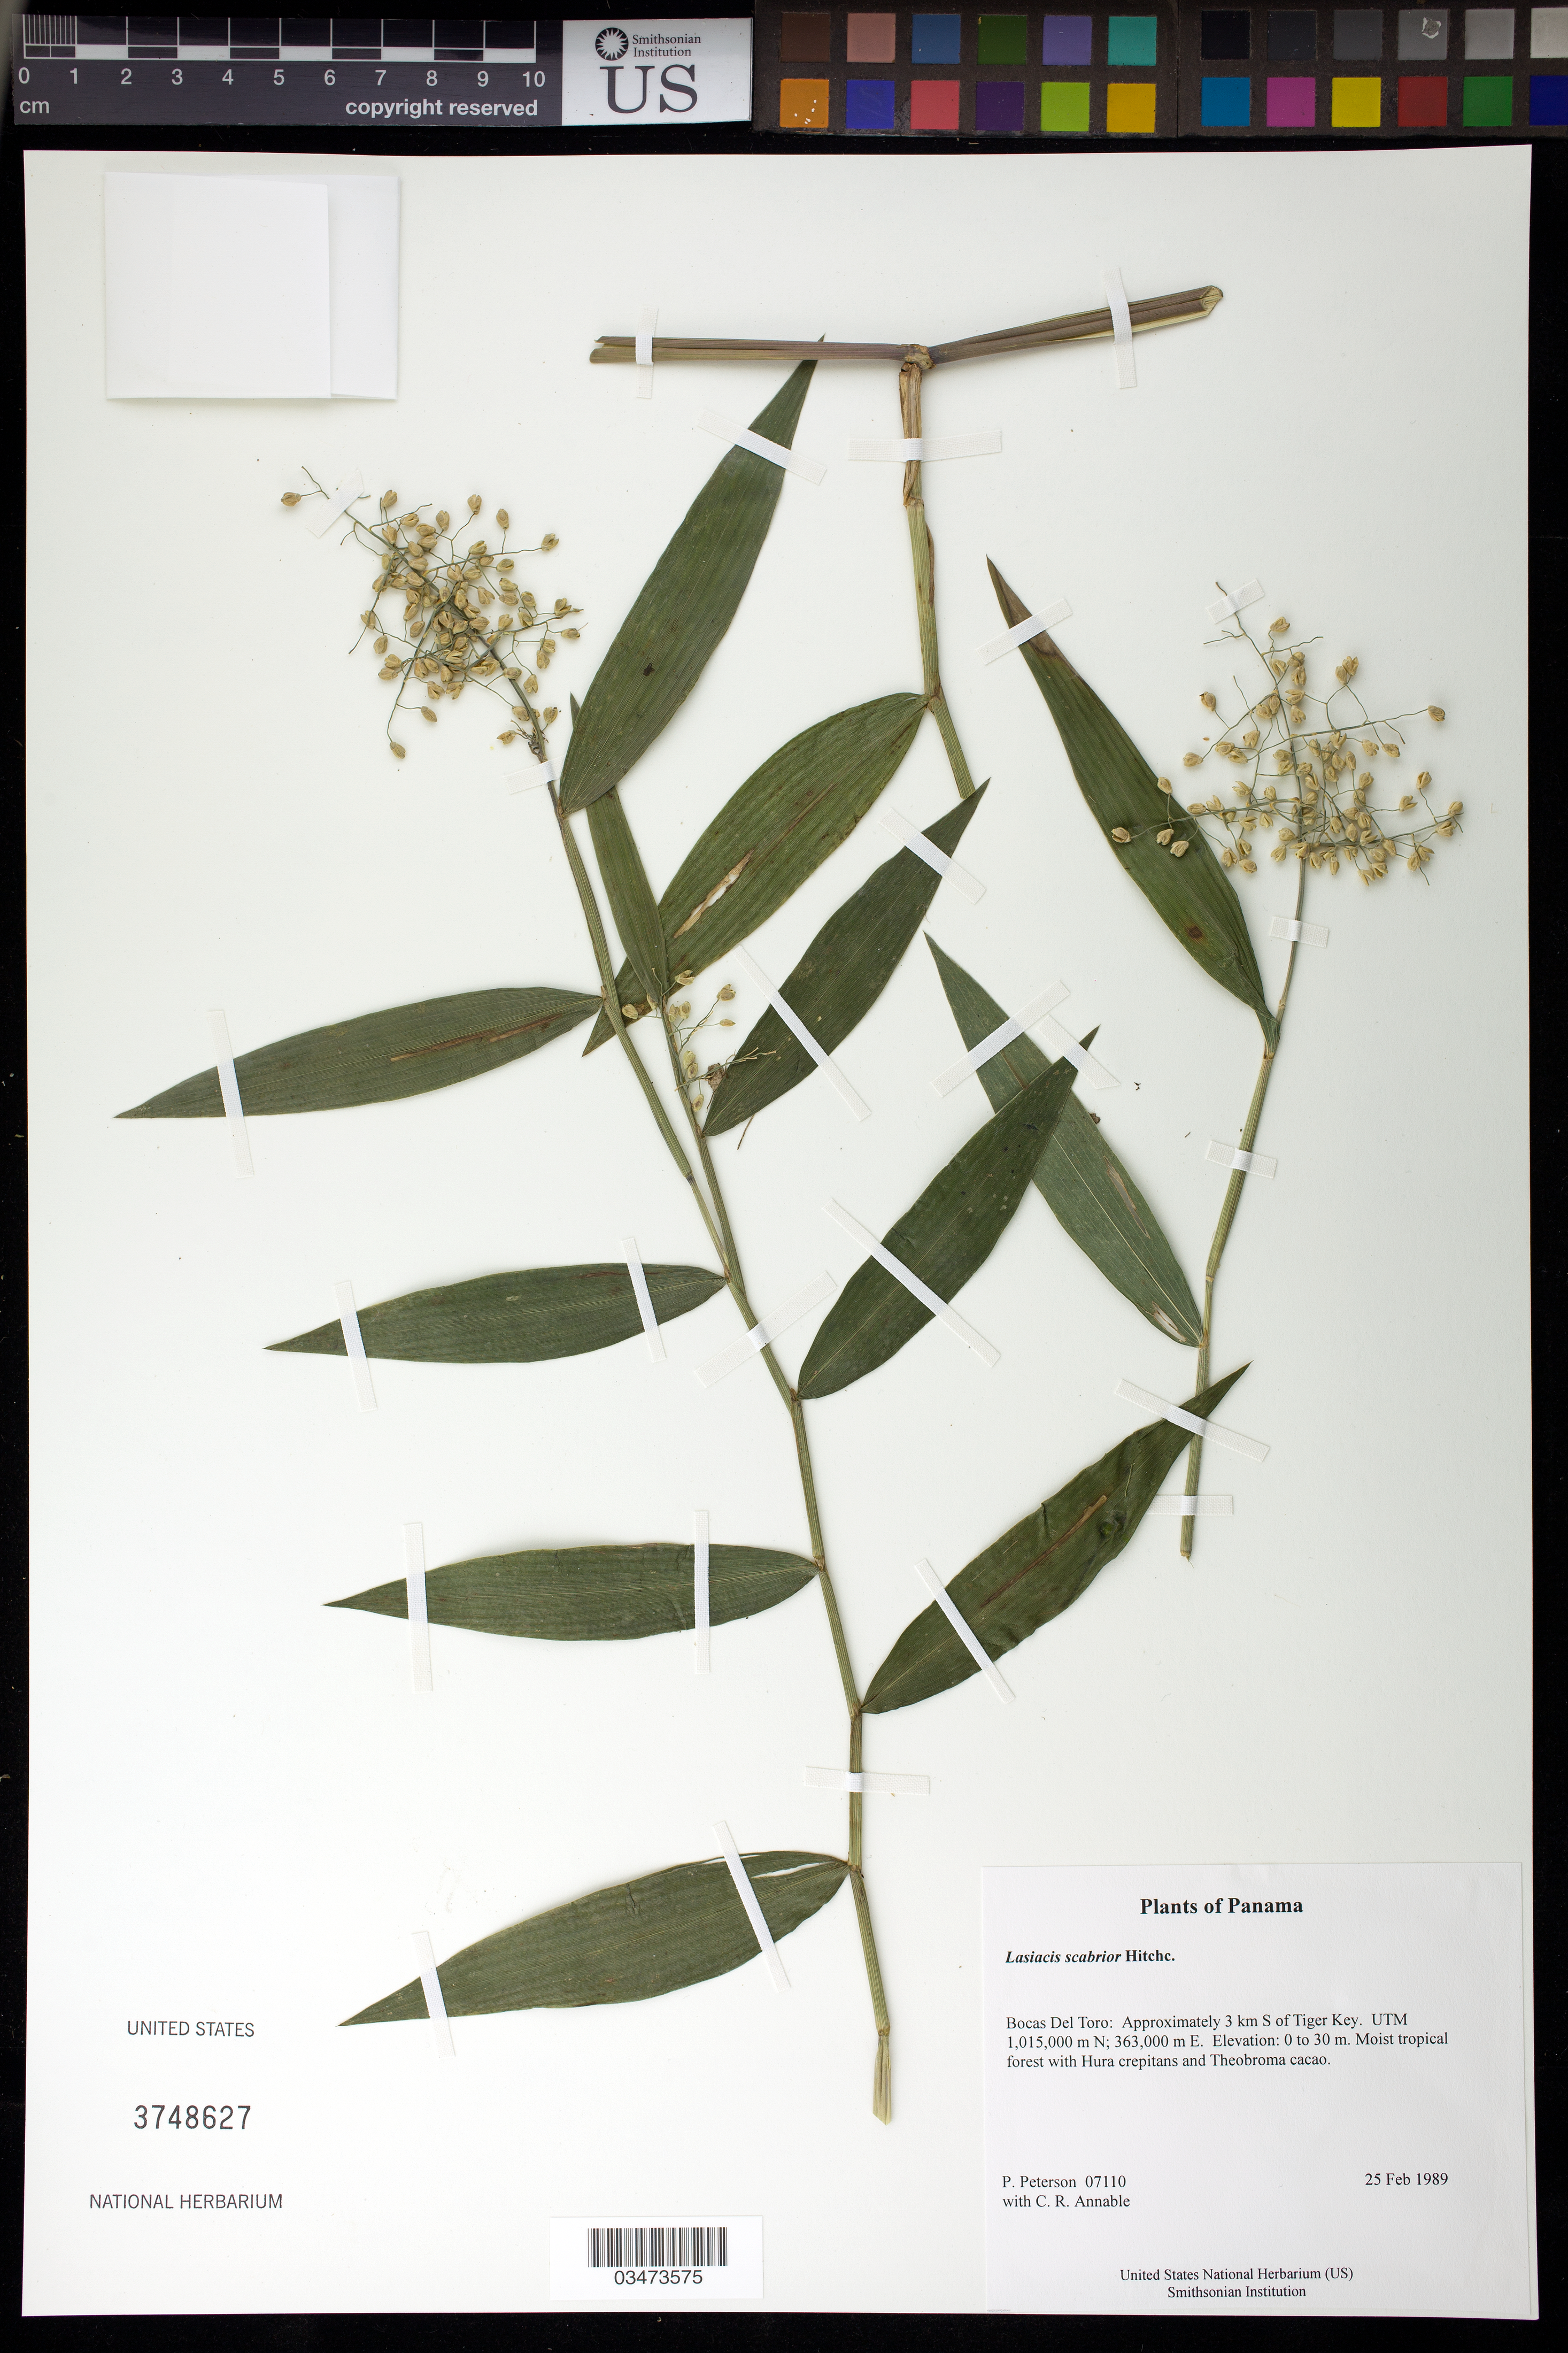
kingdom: Plantae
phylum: Tracheophyta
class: Liliopsida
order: Poales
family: Poaceae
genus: Lasiacis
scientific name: Lasiacis scabrior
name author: Hitchc.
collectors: P. M. Peterson & C. R. Annable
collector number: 07110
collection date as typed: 25 Feb 1989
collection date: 1989-02-25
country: Panama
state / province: Bocas del Toro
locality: Approximately 3 km S of Tiger Key. UTM 1,015,000 m N; 363,000 m E.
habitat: Moist tropical forest with Hura crepitans and Theobroma cacao.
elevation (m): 0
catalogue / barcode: US 3748627